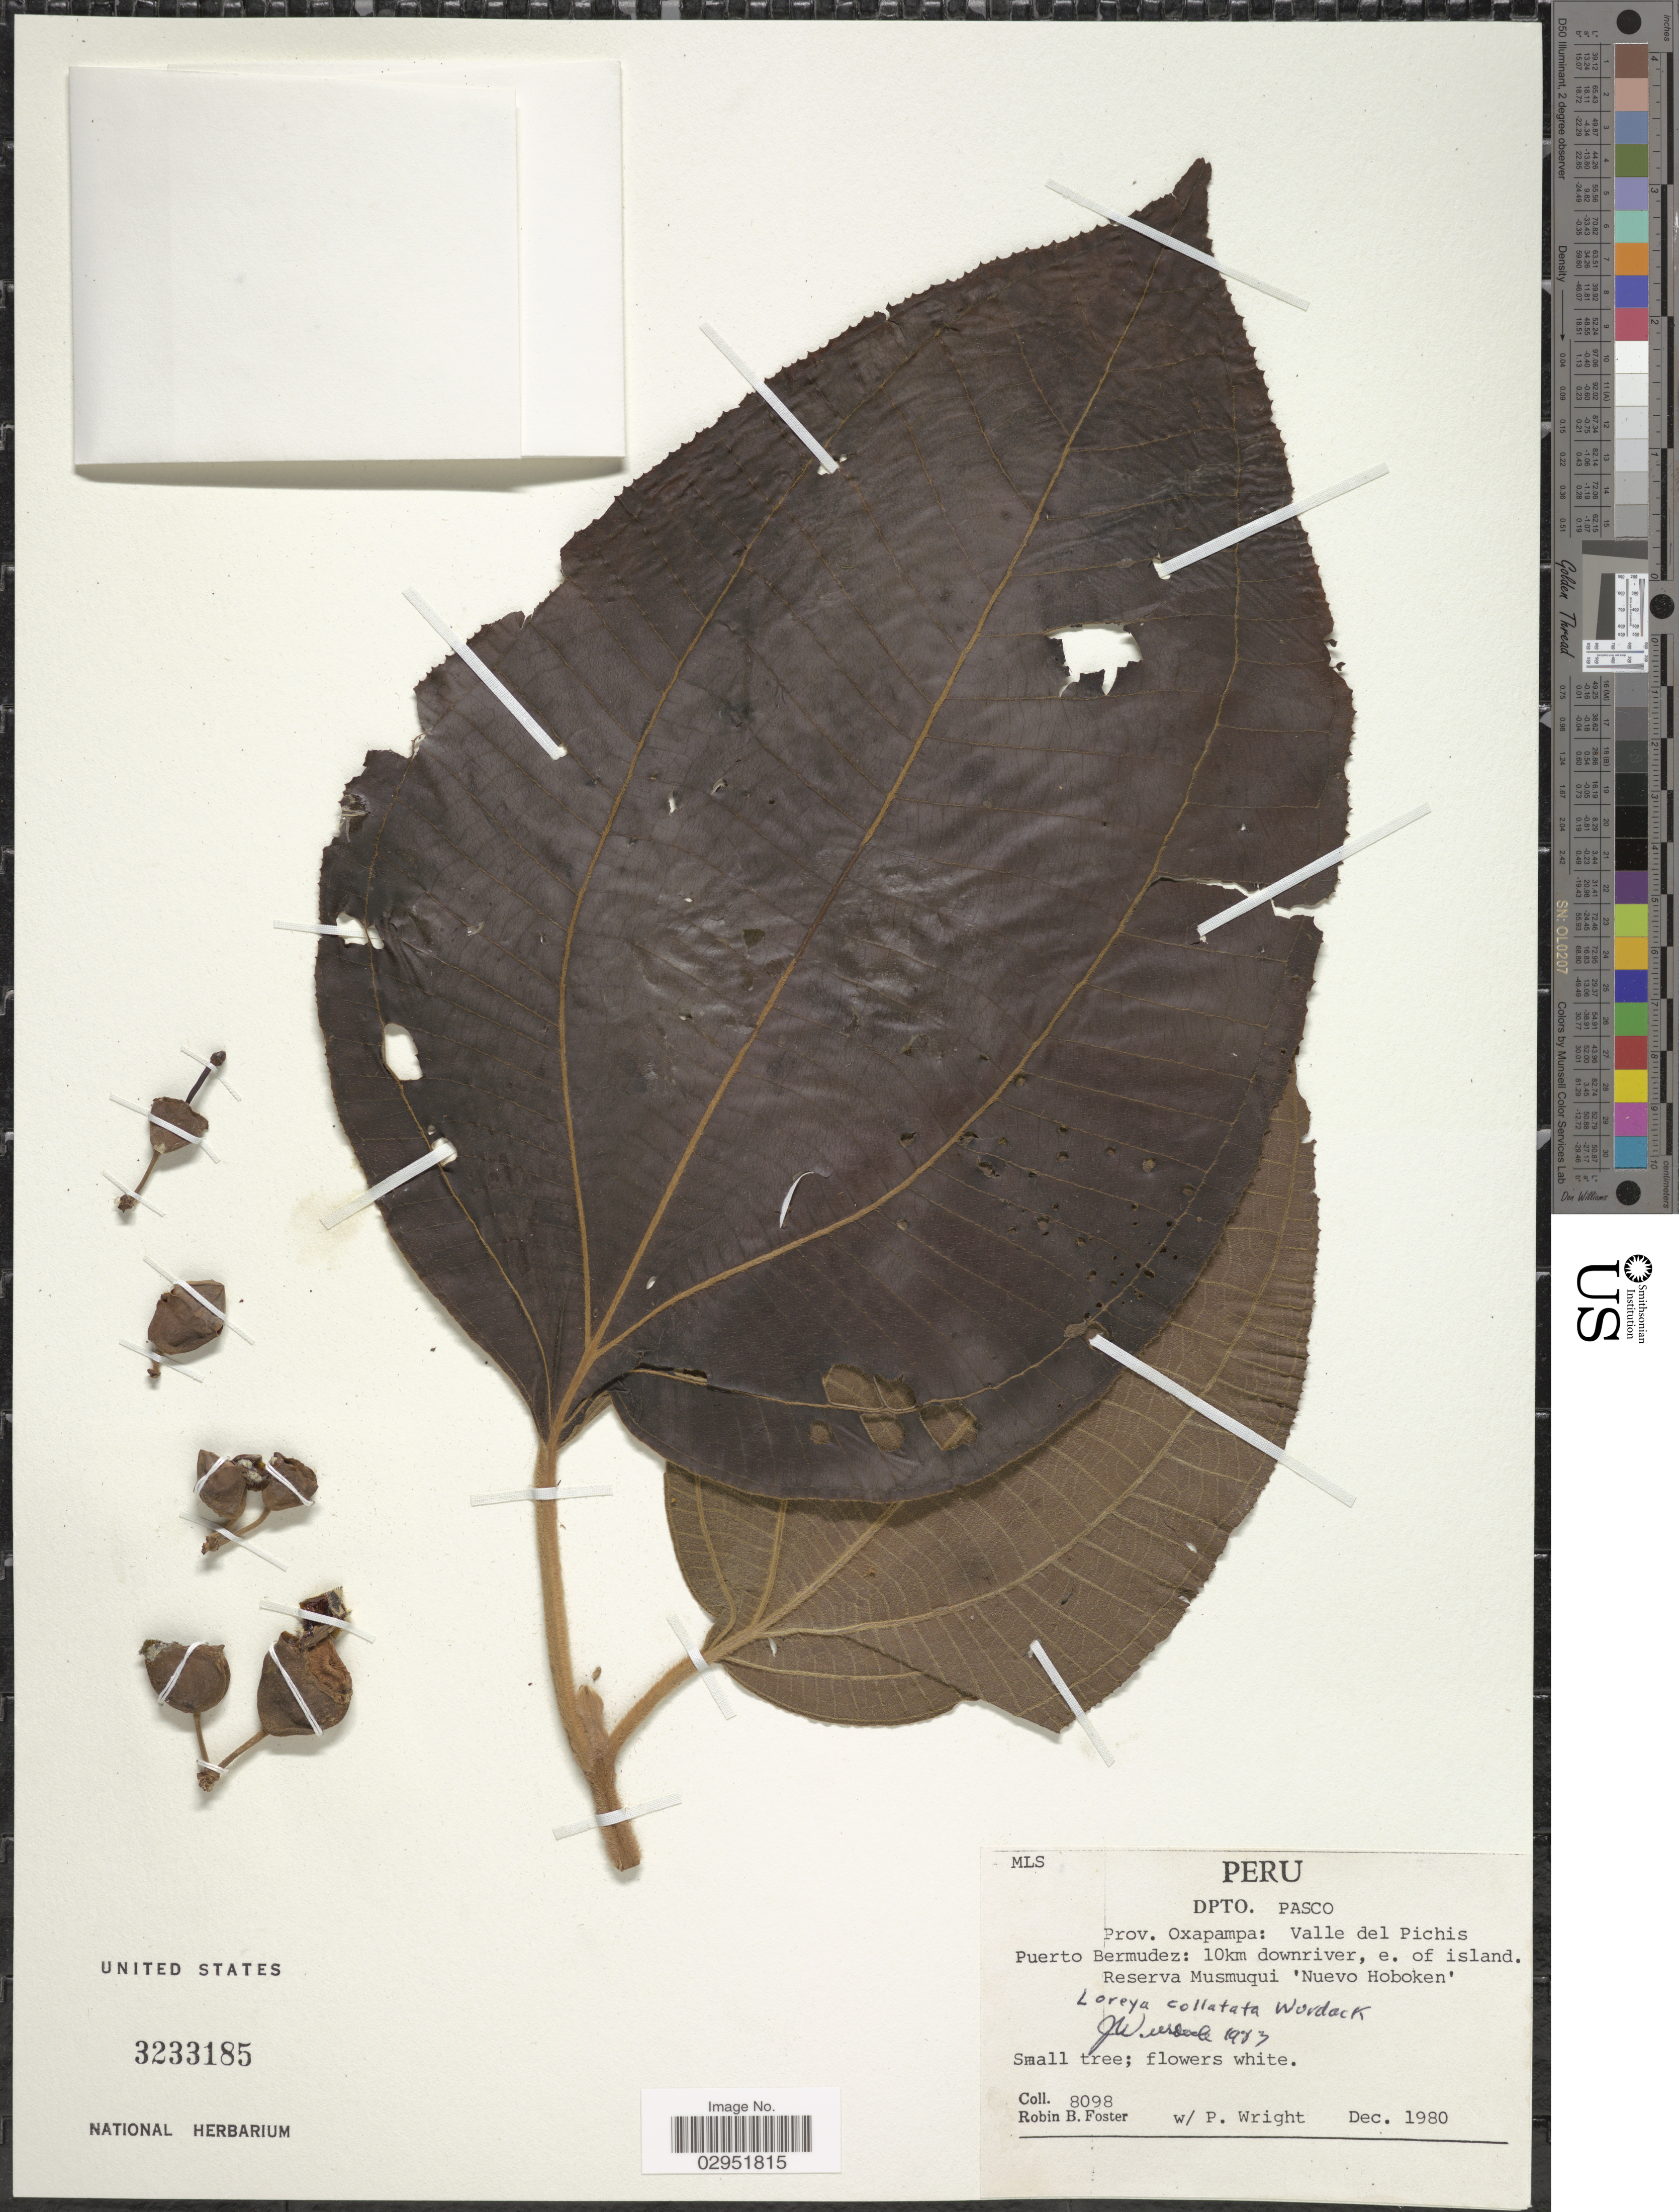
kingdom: Plantae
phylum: Tracheophyta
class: Magnoliopsida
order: Myrtales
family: Melastomataceae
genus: Bellucia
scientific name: Bellucia spruceana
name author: (Triana) J.F. Macbr.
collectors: R. B. Foster & P. A. Wright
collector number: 8098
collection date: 1980-12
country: Peru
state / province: Pasco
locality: Dpto. Pasco. Prov. Oxapampa: Valle del Pichis Puerto Bermudez: 10km downriver, e. of island. Reserva Musmuqui 'Nuevo Hoboken'.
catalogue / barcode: US 3233185